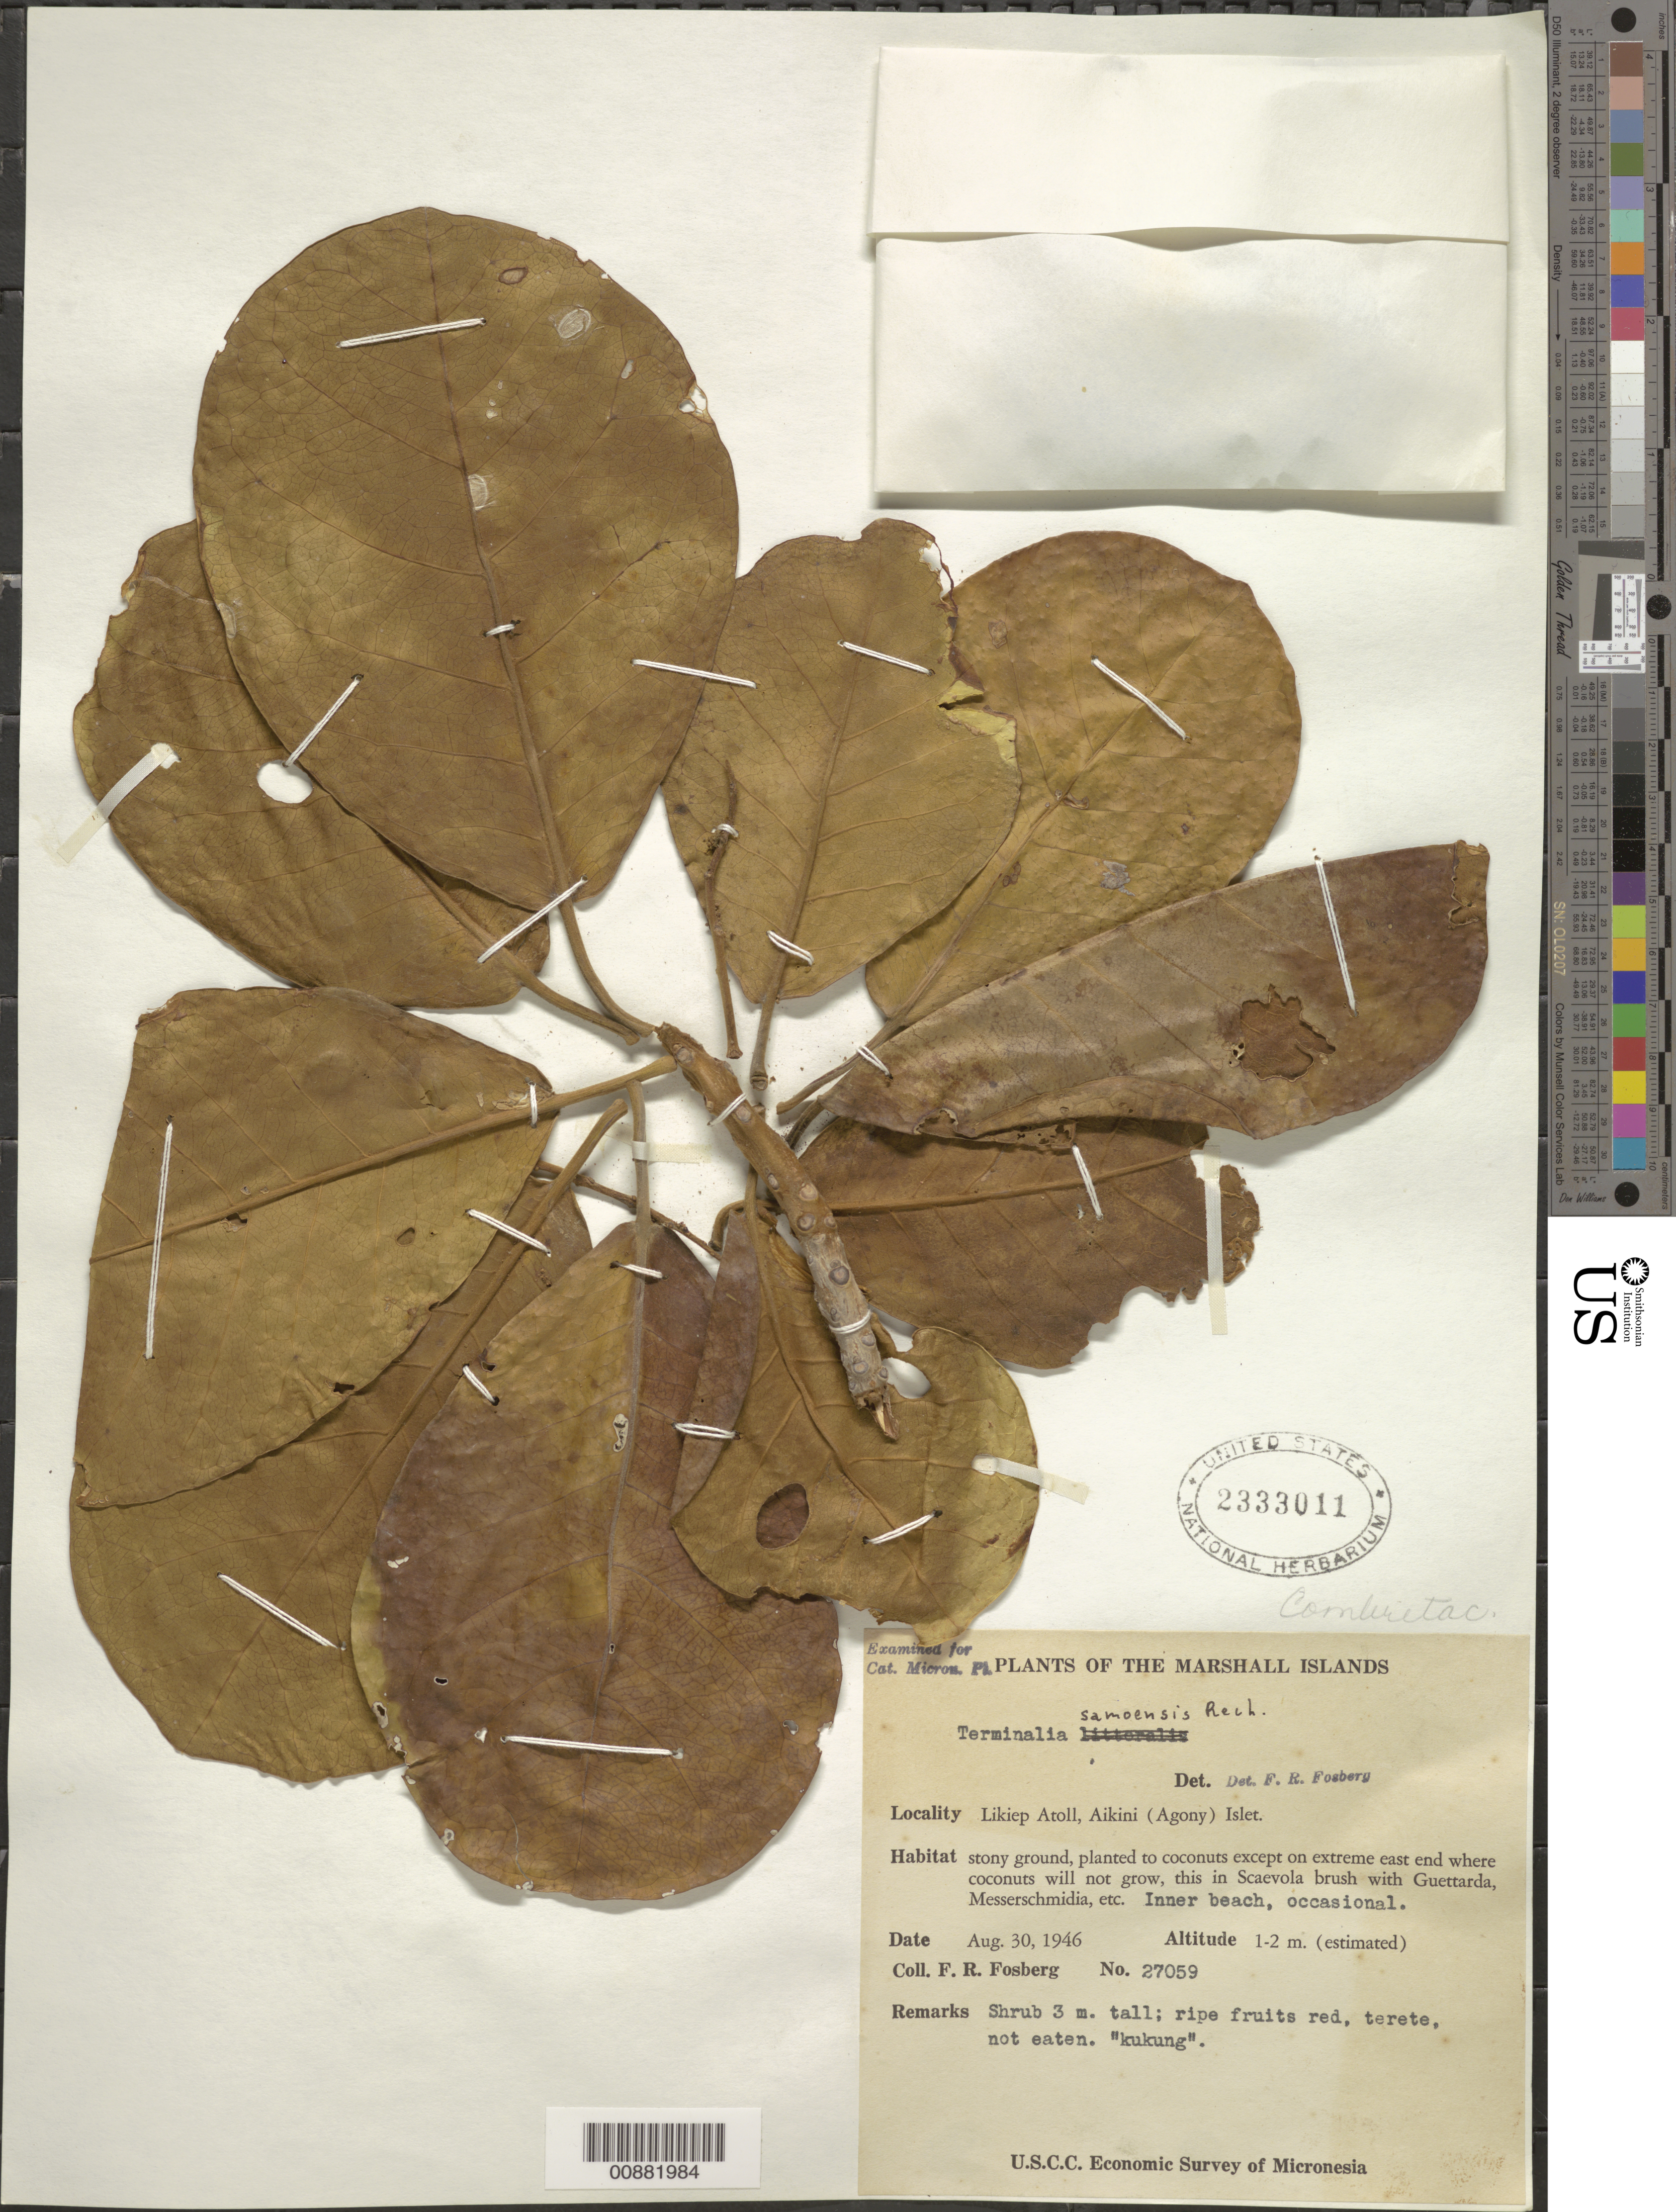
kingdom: Plantae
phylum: Tracheophyta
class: Magnoliopsida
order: Myrtales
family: Combretaceae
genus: Terminalia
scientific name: Terminalia samoensis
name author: Rech.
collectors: F. R. Fosberg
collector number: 27059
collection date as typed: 30 Aug 1946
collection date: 1946-08-30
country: Marshall Islands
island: Likiep Atoll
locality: Aikini (Agony) Islet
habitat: stony ground, planted to cocount except on extreme east end where coconuts will not grow. Inner beach occasional.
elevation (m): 1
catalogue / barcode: US 2333011